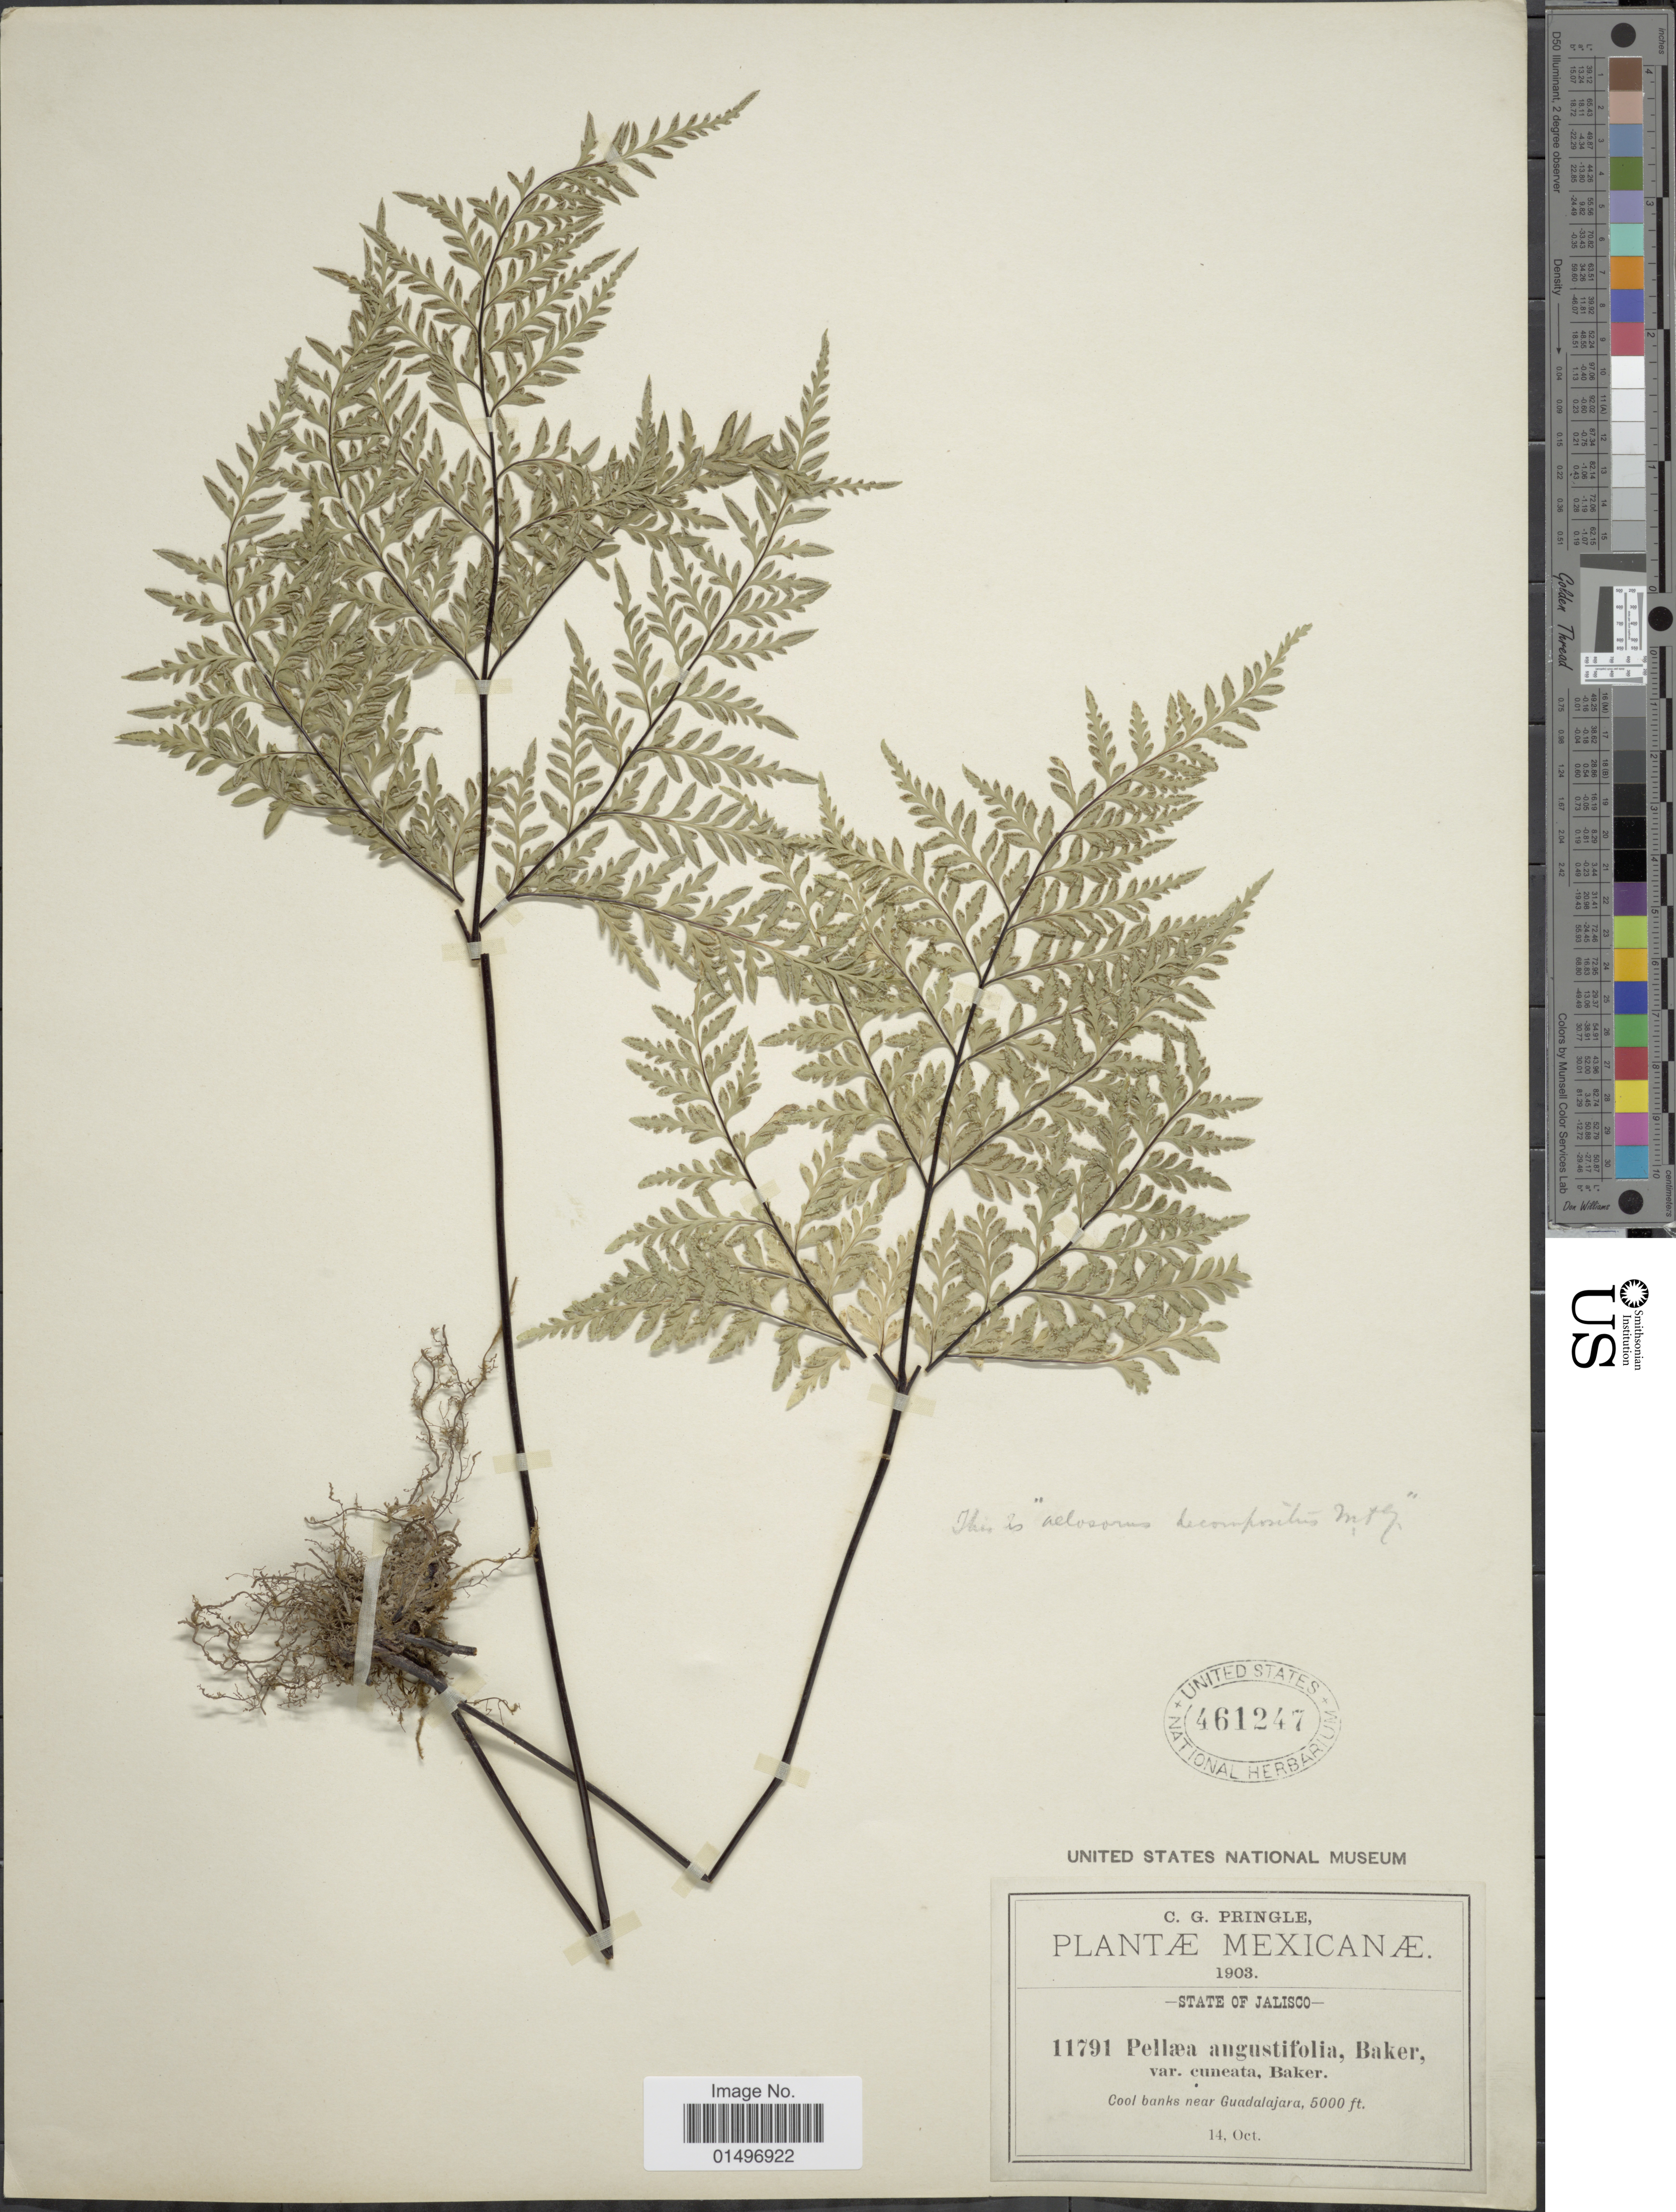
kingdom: Plantae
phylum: Tracheophyta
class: Polypodiopsida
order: Polypodiales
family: Pteridaceae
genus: Gaga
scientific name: Gaga chaerophylla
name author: (Mart. & Ikonn.-Gal.) Fay W. Li & Windham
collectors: C. G. Pringle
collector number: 11791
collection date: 1903-10-14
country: Mexico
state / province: Jalisco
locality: Mexicanae, Cool banks near Guadalajara.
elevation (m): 1524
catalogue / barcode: US 461247